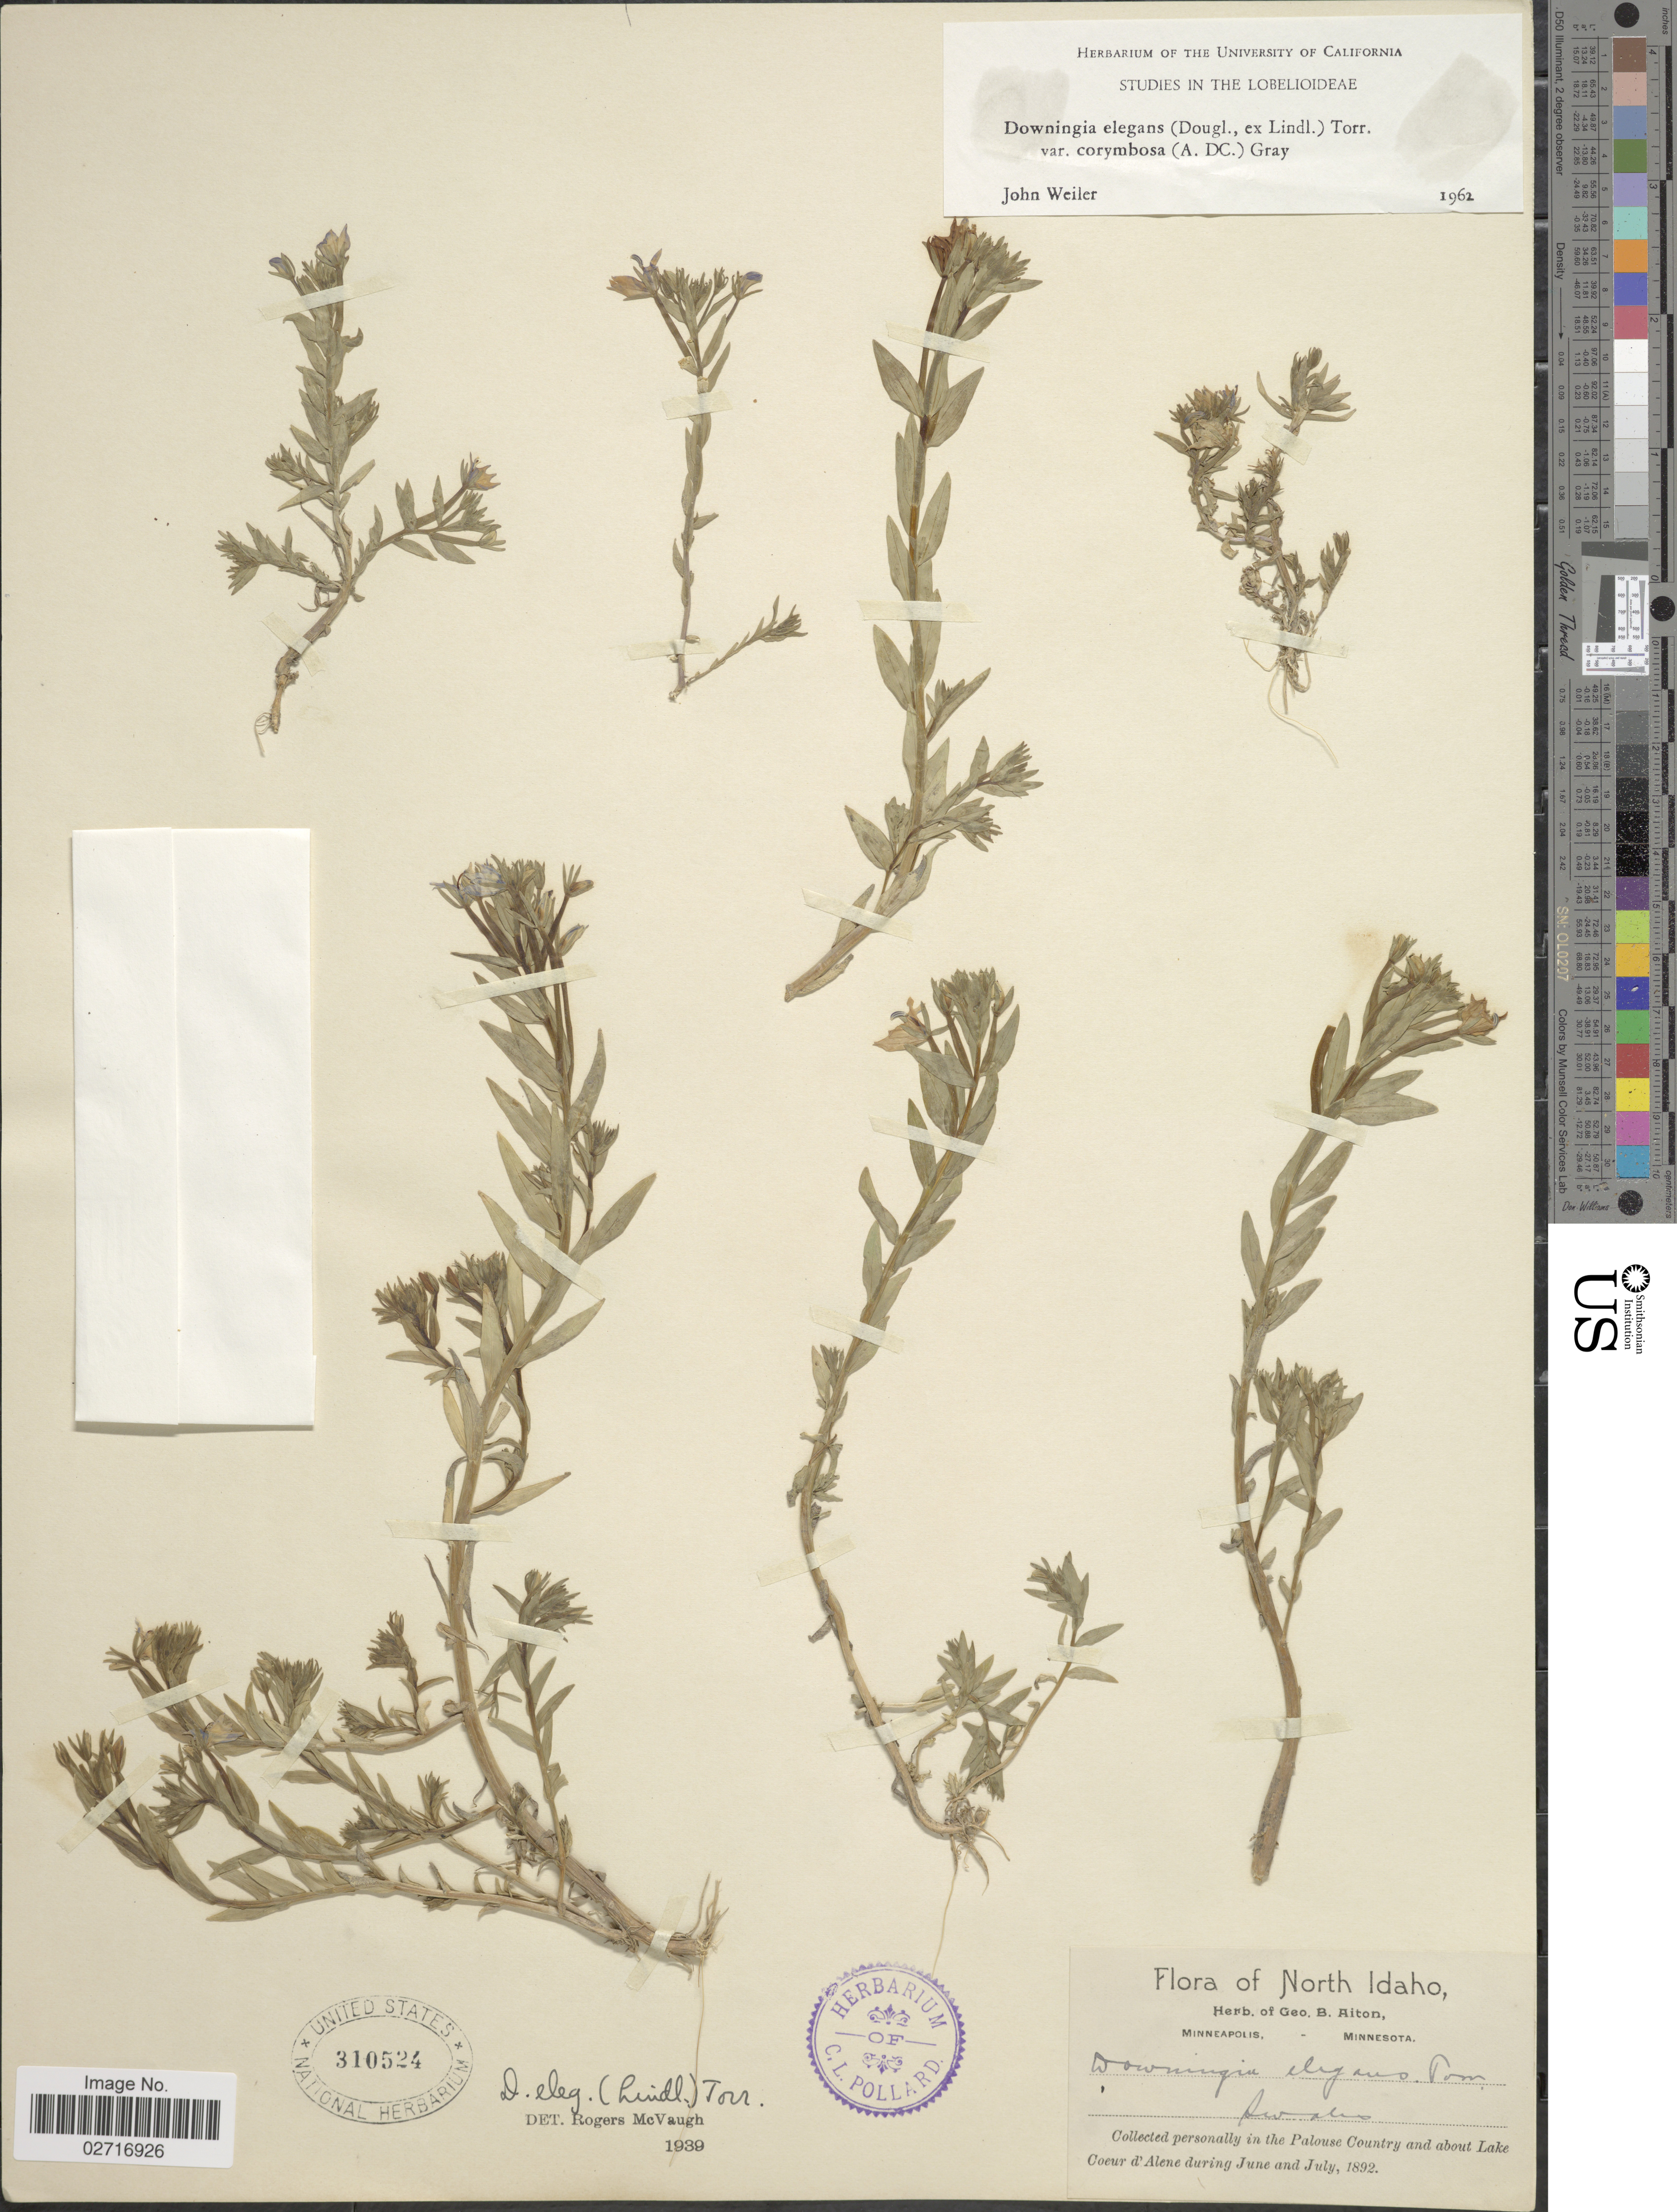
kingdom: Plantae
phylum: Tracheophyta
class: Magnoliopsida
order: Asterales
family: Campanulaceae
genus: Downingia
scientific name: Downingia elegans var. corymbosa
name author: (A. DC.) A. Gray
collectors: ex herb. Geo. B. Aiton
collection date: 1892-06/1892-07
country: United States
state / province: Idaho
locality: North Idaho. Swales. Collected personally in the Palouse Country and about Lake Coeur d'Alene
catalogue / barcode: US 310524